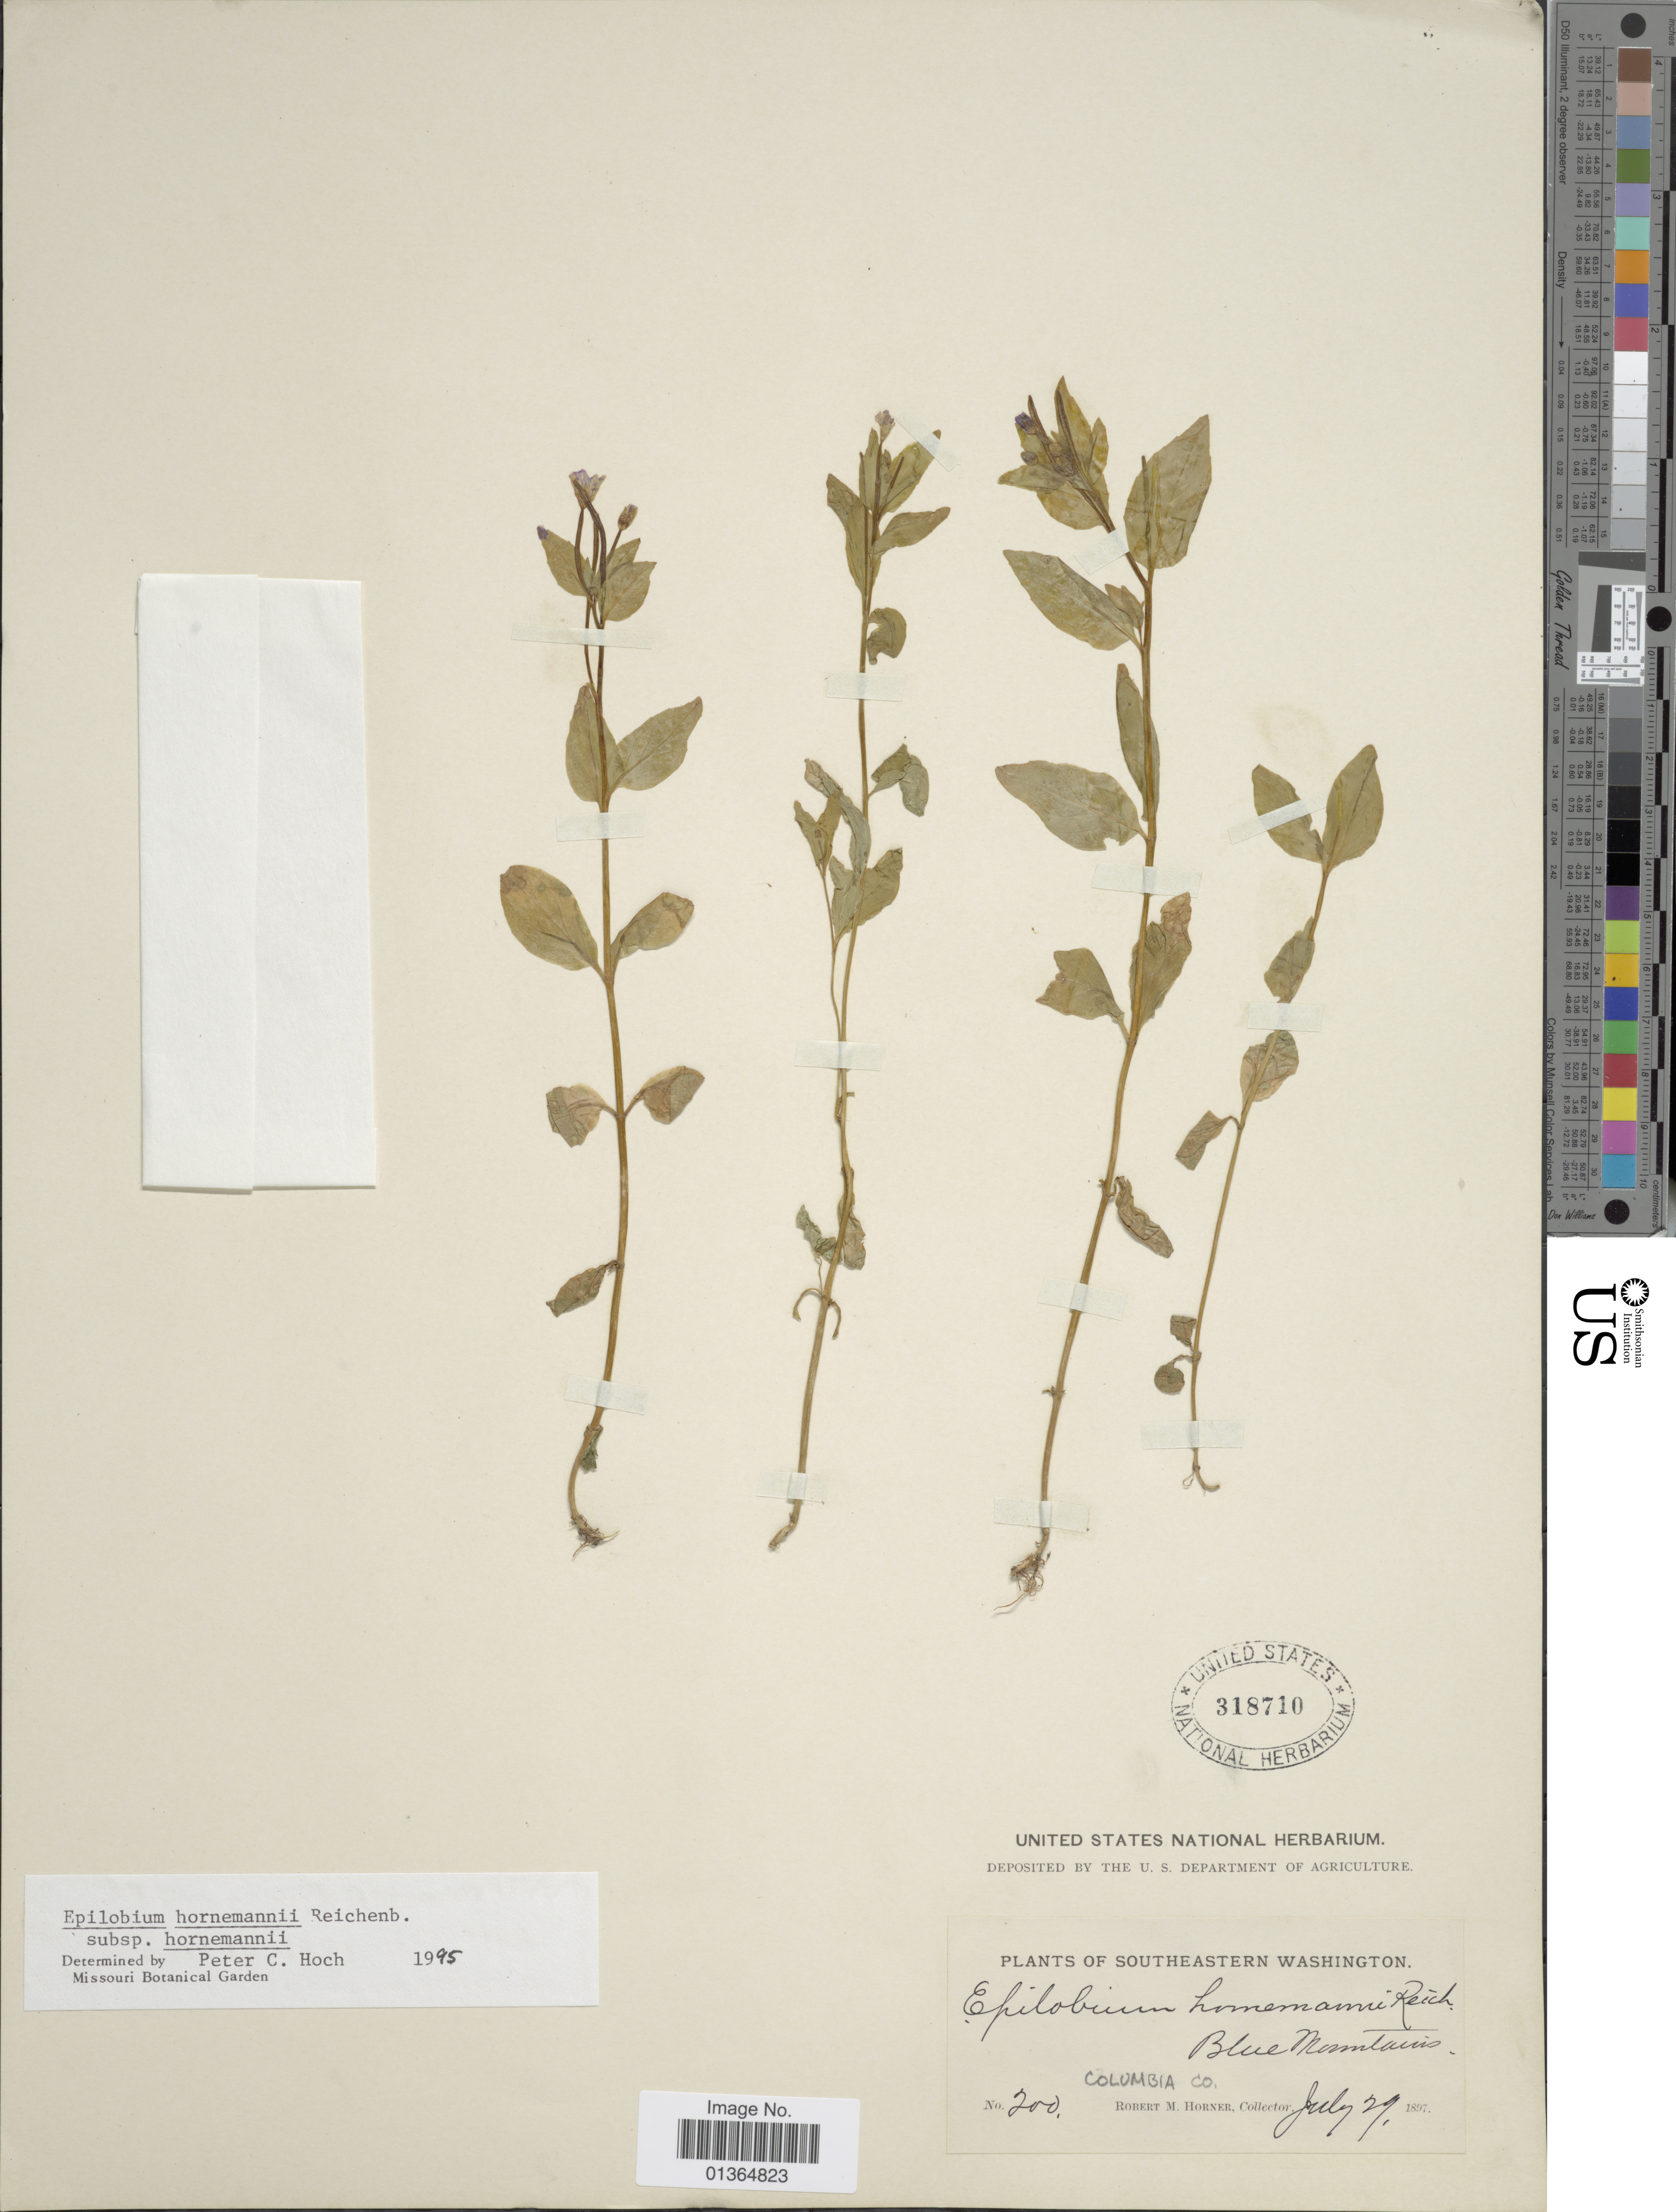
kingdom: Plantae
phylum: Tracheophyta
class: Magnoliopsida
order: Myrtales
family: Onagraceae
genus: Epilobium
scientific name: Epilobium hornemannii subsp. hornemannii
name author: Rchb.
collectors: R. Horner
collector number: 200*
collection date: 1897-07-29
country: United States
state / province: Washington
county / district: Columbia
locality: Southeastern Washington. Blue Mountains, Columbia Co.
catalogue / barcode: US 318710